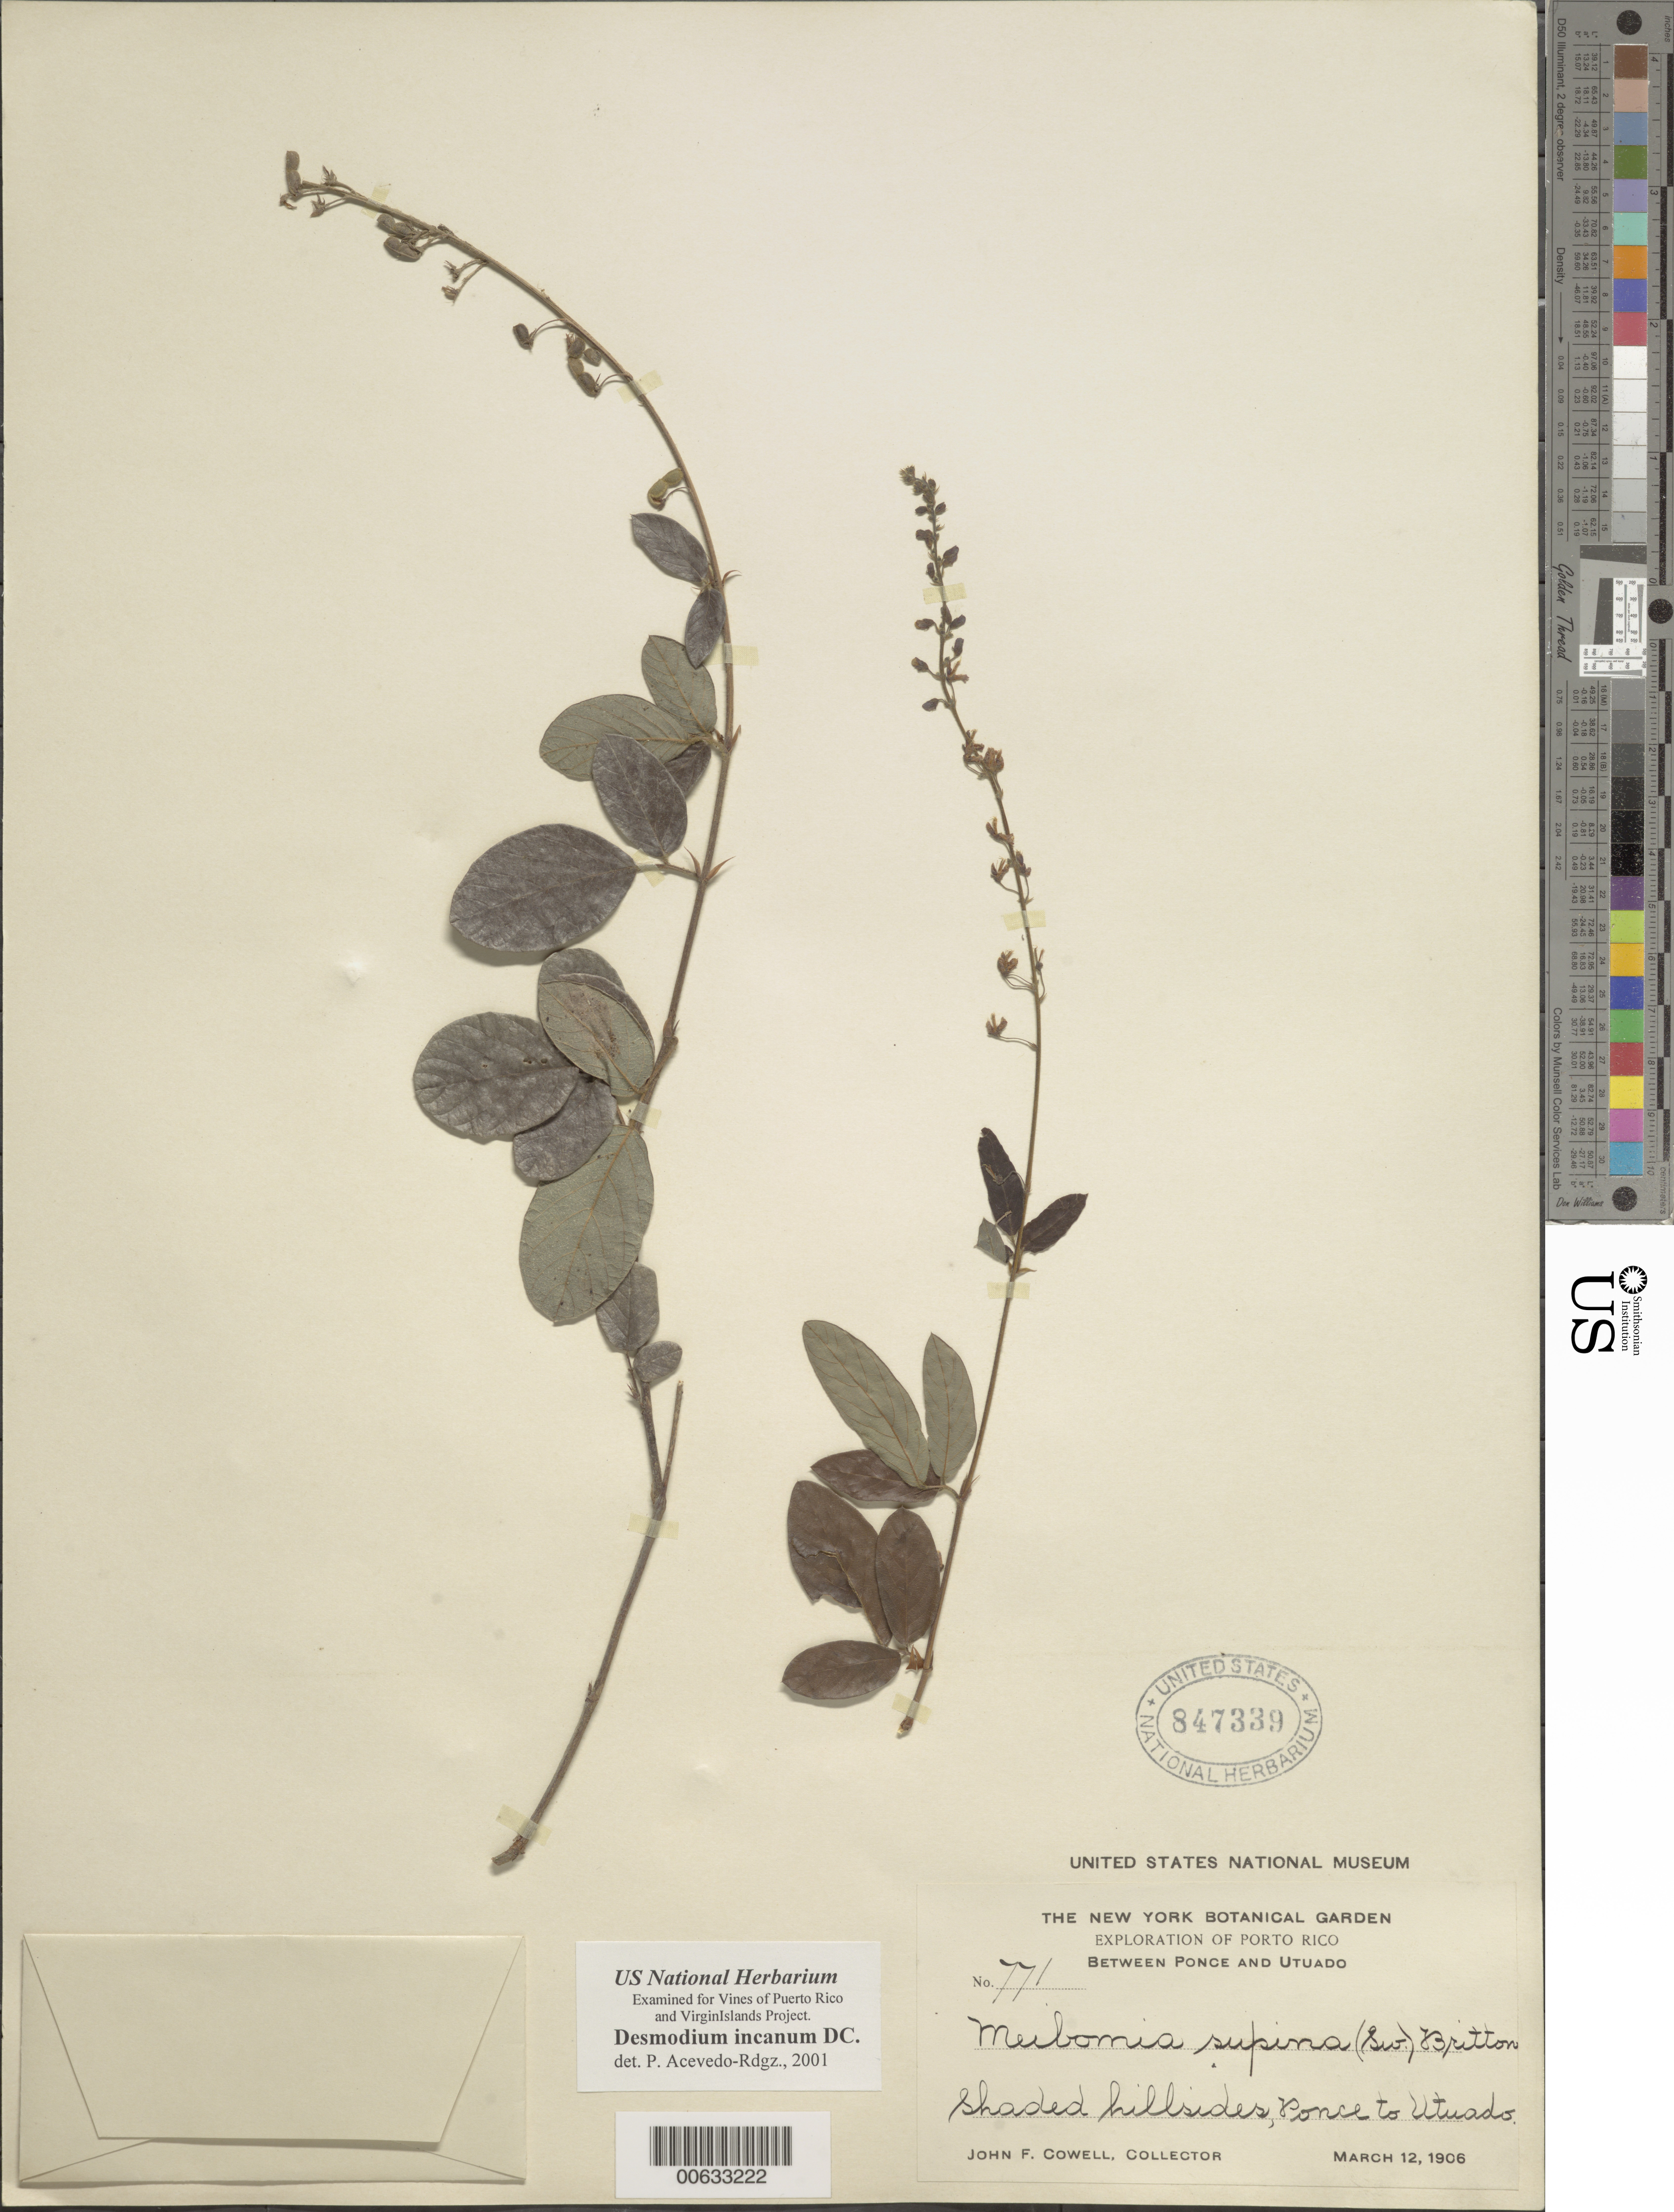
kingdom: Plantae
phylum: Tracheophyta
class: Magnoliopsida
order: Fabales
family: Fabaceae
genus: Desmodium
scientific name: Desmodium incanum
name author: (Sw.) DC.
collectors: J. F. Cowell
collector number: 771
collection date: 1906-03-12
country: Puerto Rico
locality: Porto Rico, Between Ponce and Utuado, Ponce to Utuado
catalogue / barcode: US 847339